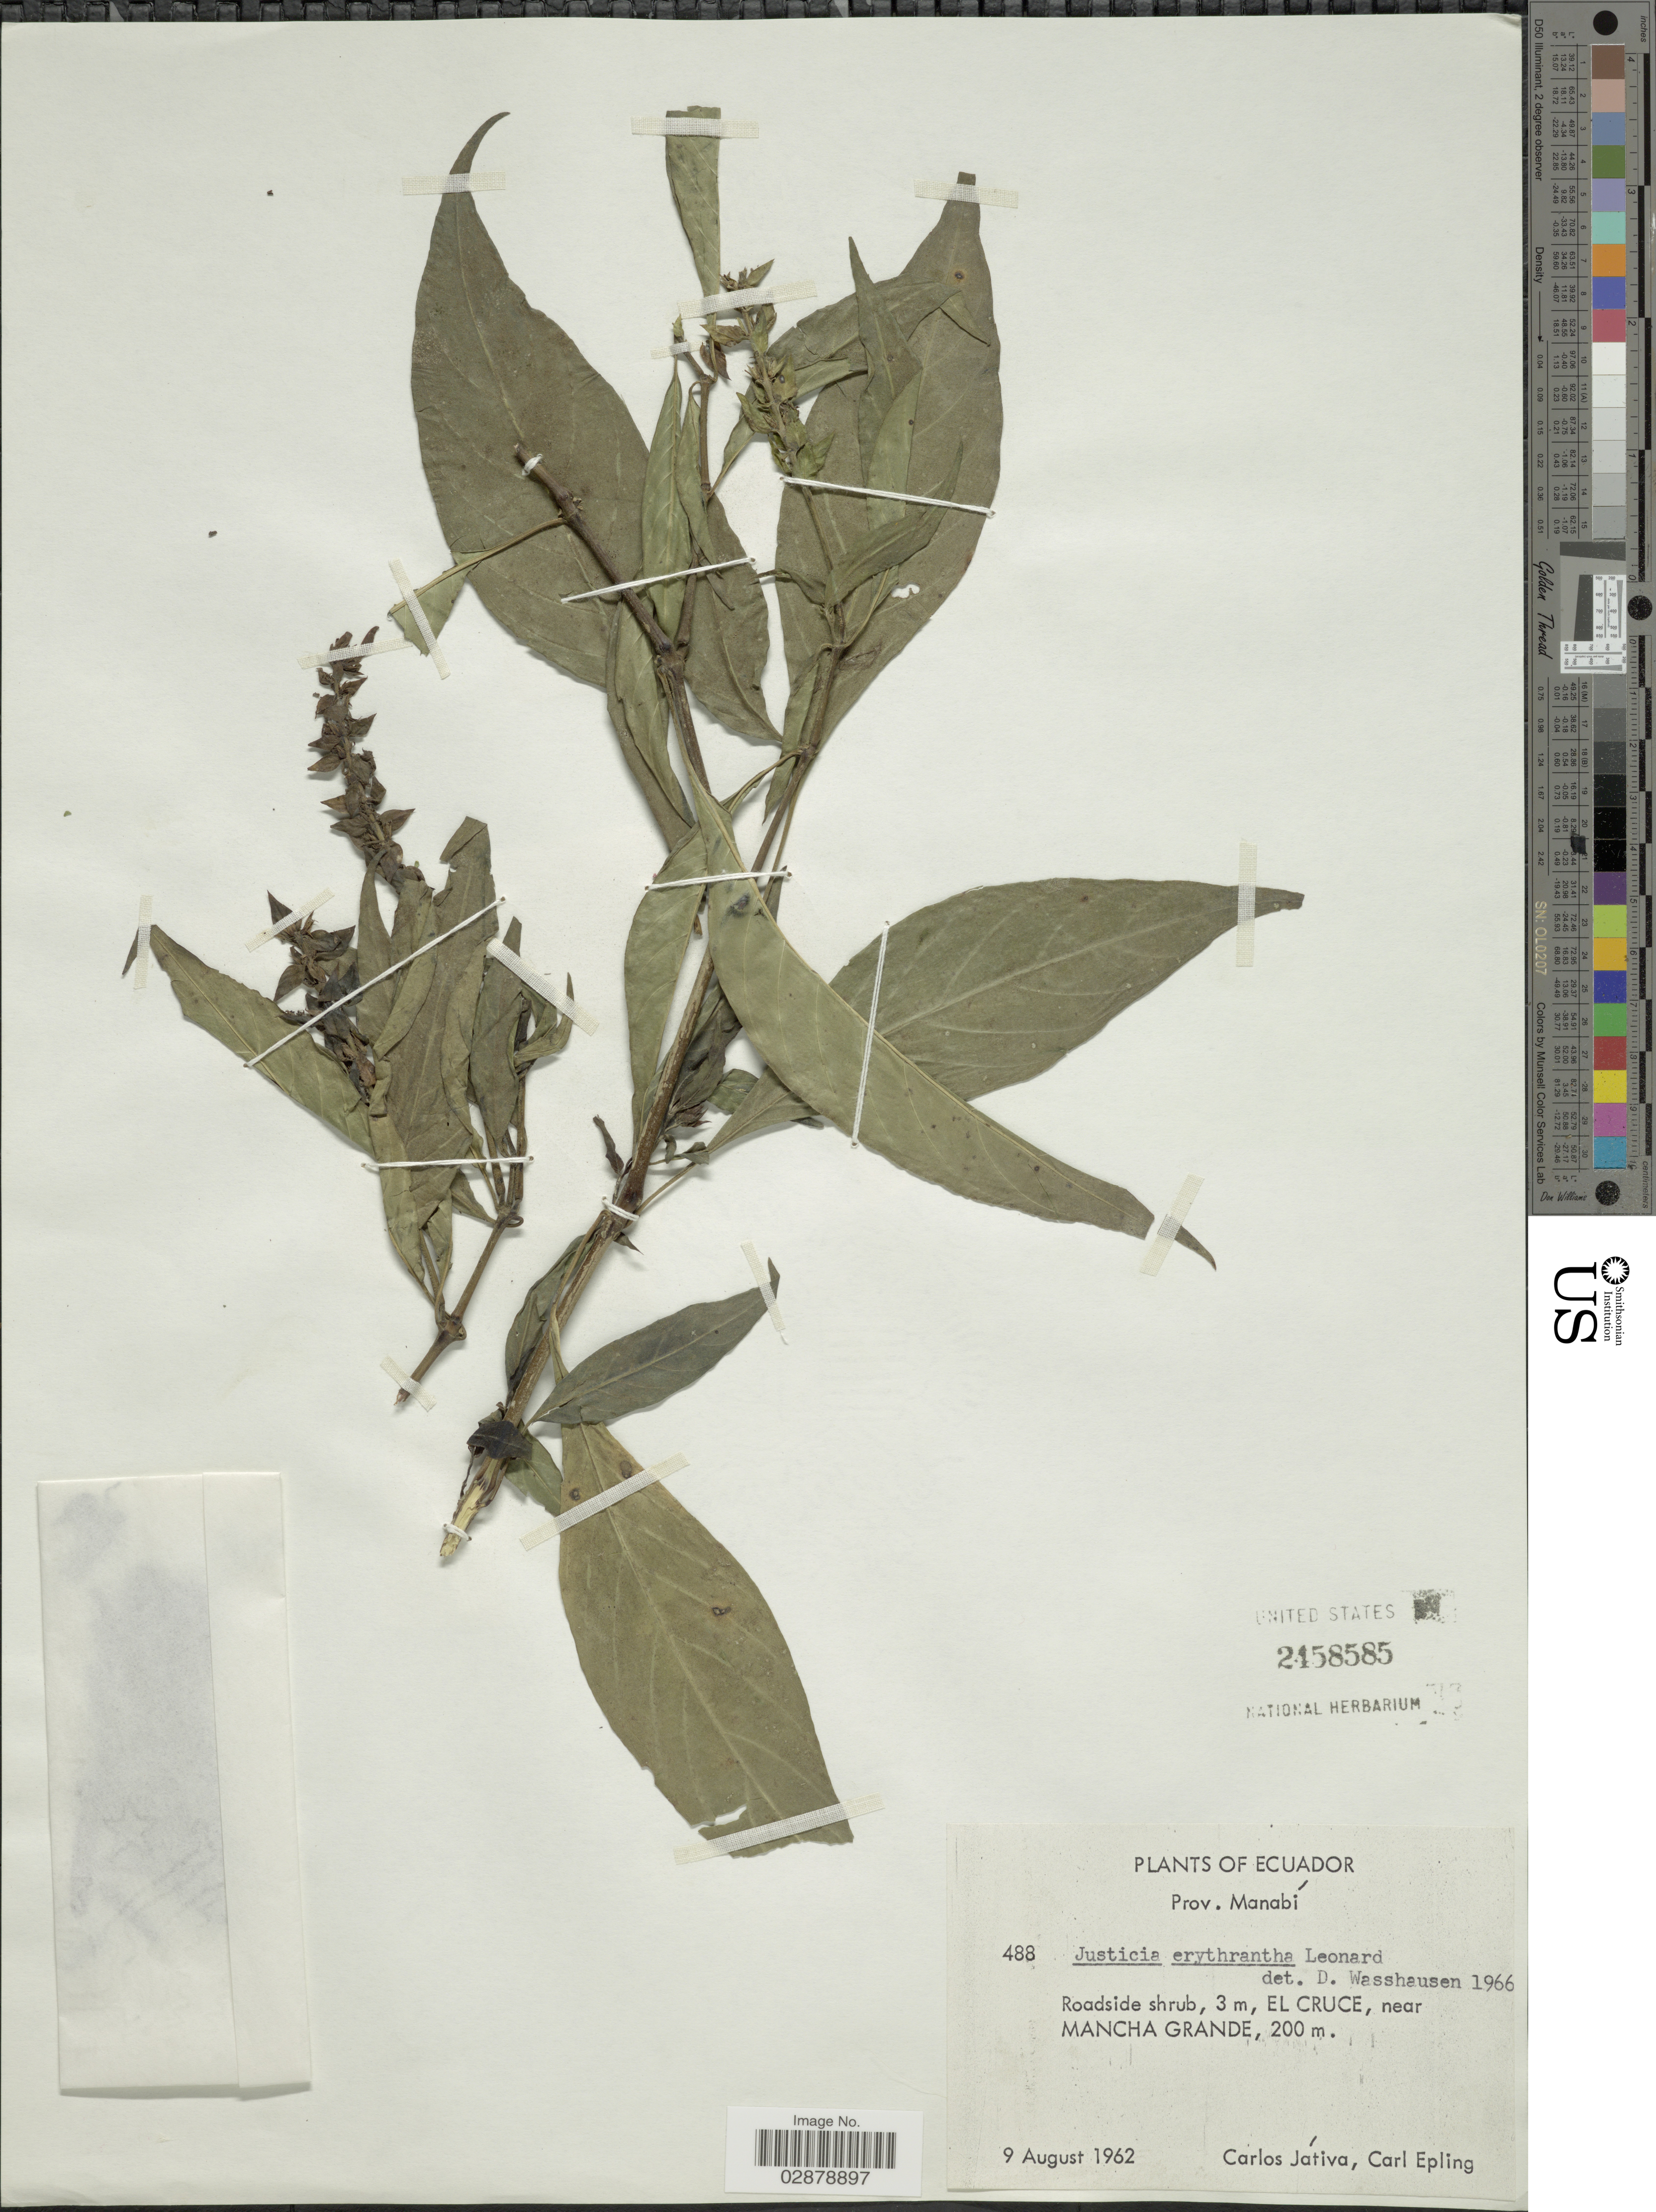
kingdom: Plantae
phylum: Tracheophyta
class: Magnoliopsida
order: Lamiales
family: Acanthaceae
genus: Justicia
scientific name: Justicia erythrantha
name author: Leonard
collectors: C. D. Játiva & C. C. Epling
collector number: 488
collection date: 1962-08-09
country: Ecuador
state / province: Manabí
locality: El Cruce, near Mancha Grande.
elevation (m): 200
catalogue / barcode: US 2458585